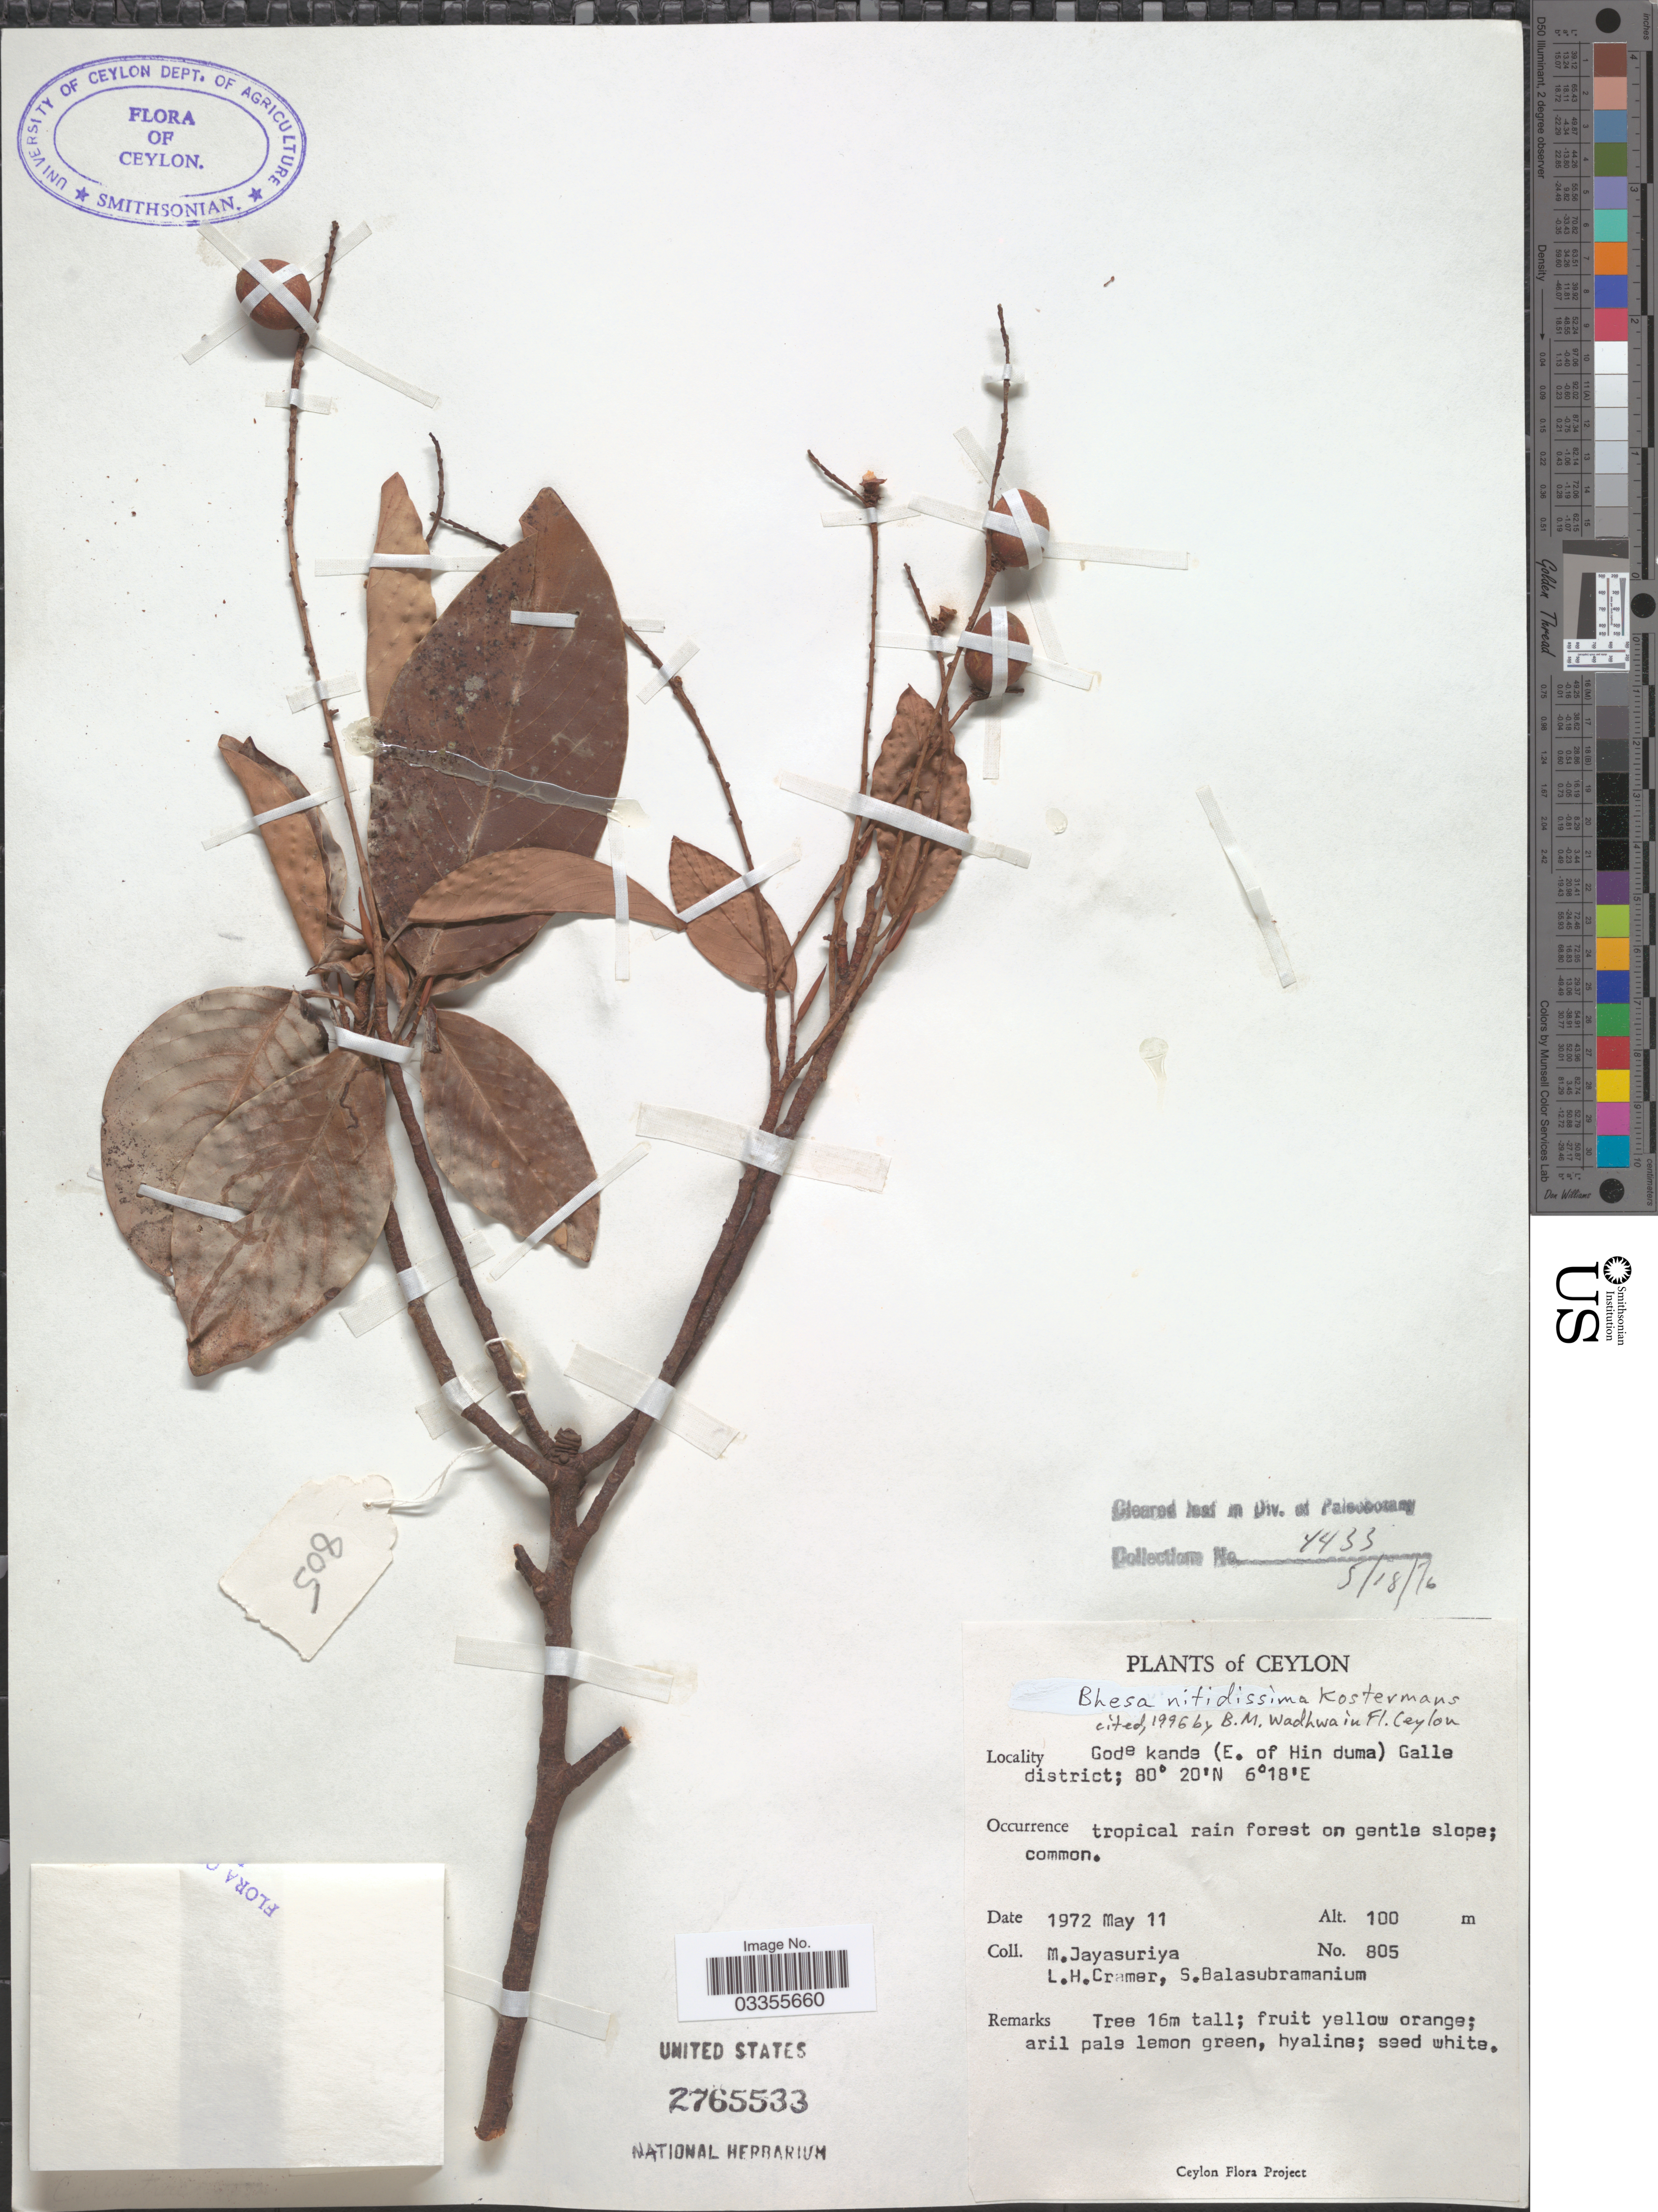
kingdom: Plantae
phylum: Tracheophyta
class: Magnoliopsida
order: Malpighiales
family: Centroplacaceae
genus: Bhesa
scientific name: Bhesa nitidissima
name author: Kosterm.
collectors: M. Jayasuriya, L. H. Cramer & S. Balasubramanium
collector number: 805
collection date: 1972-05-11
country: Sri Lanka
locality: Ceylon. Gode kanda (E. of Hin duma) Galle district.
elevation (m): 100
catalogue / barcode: US 2765533